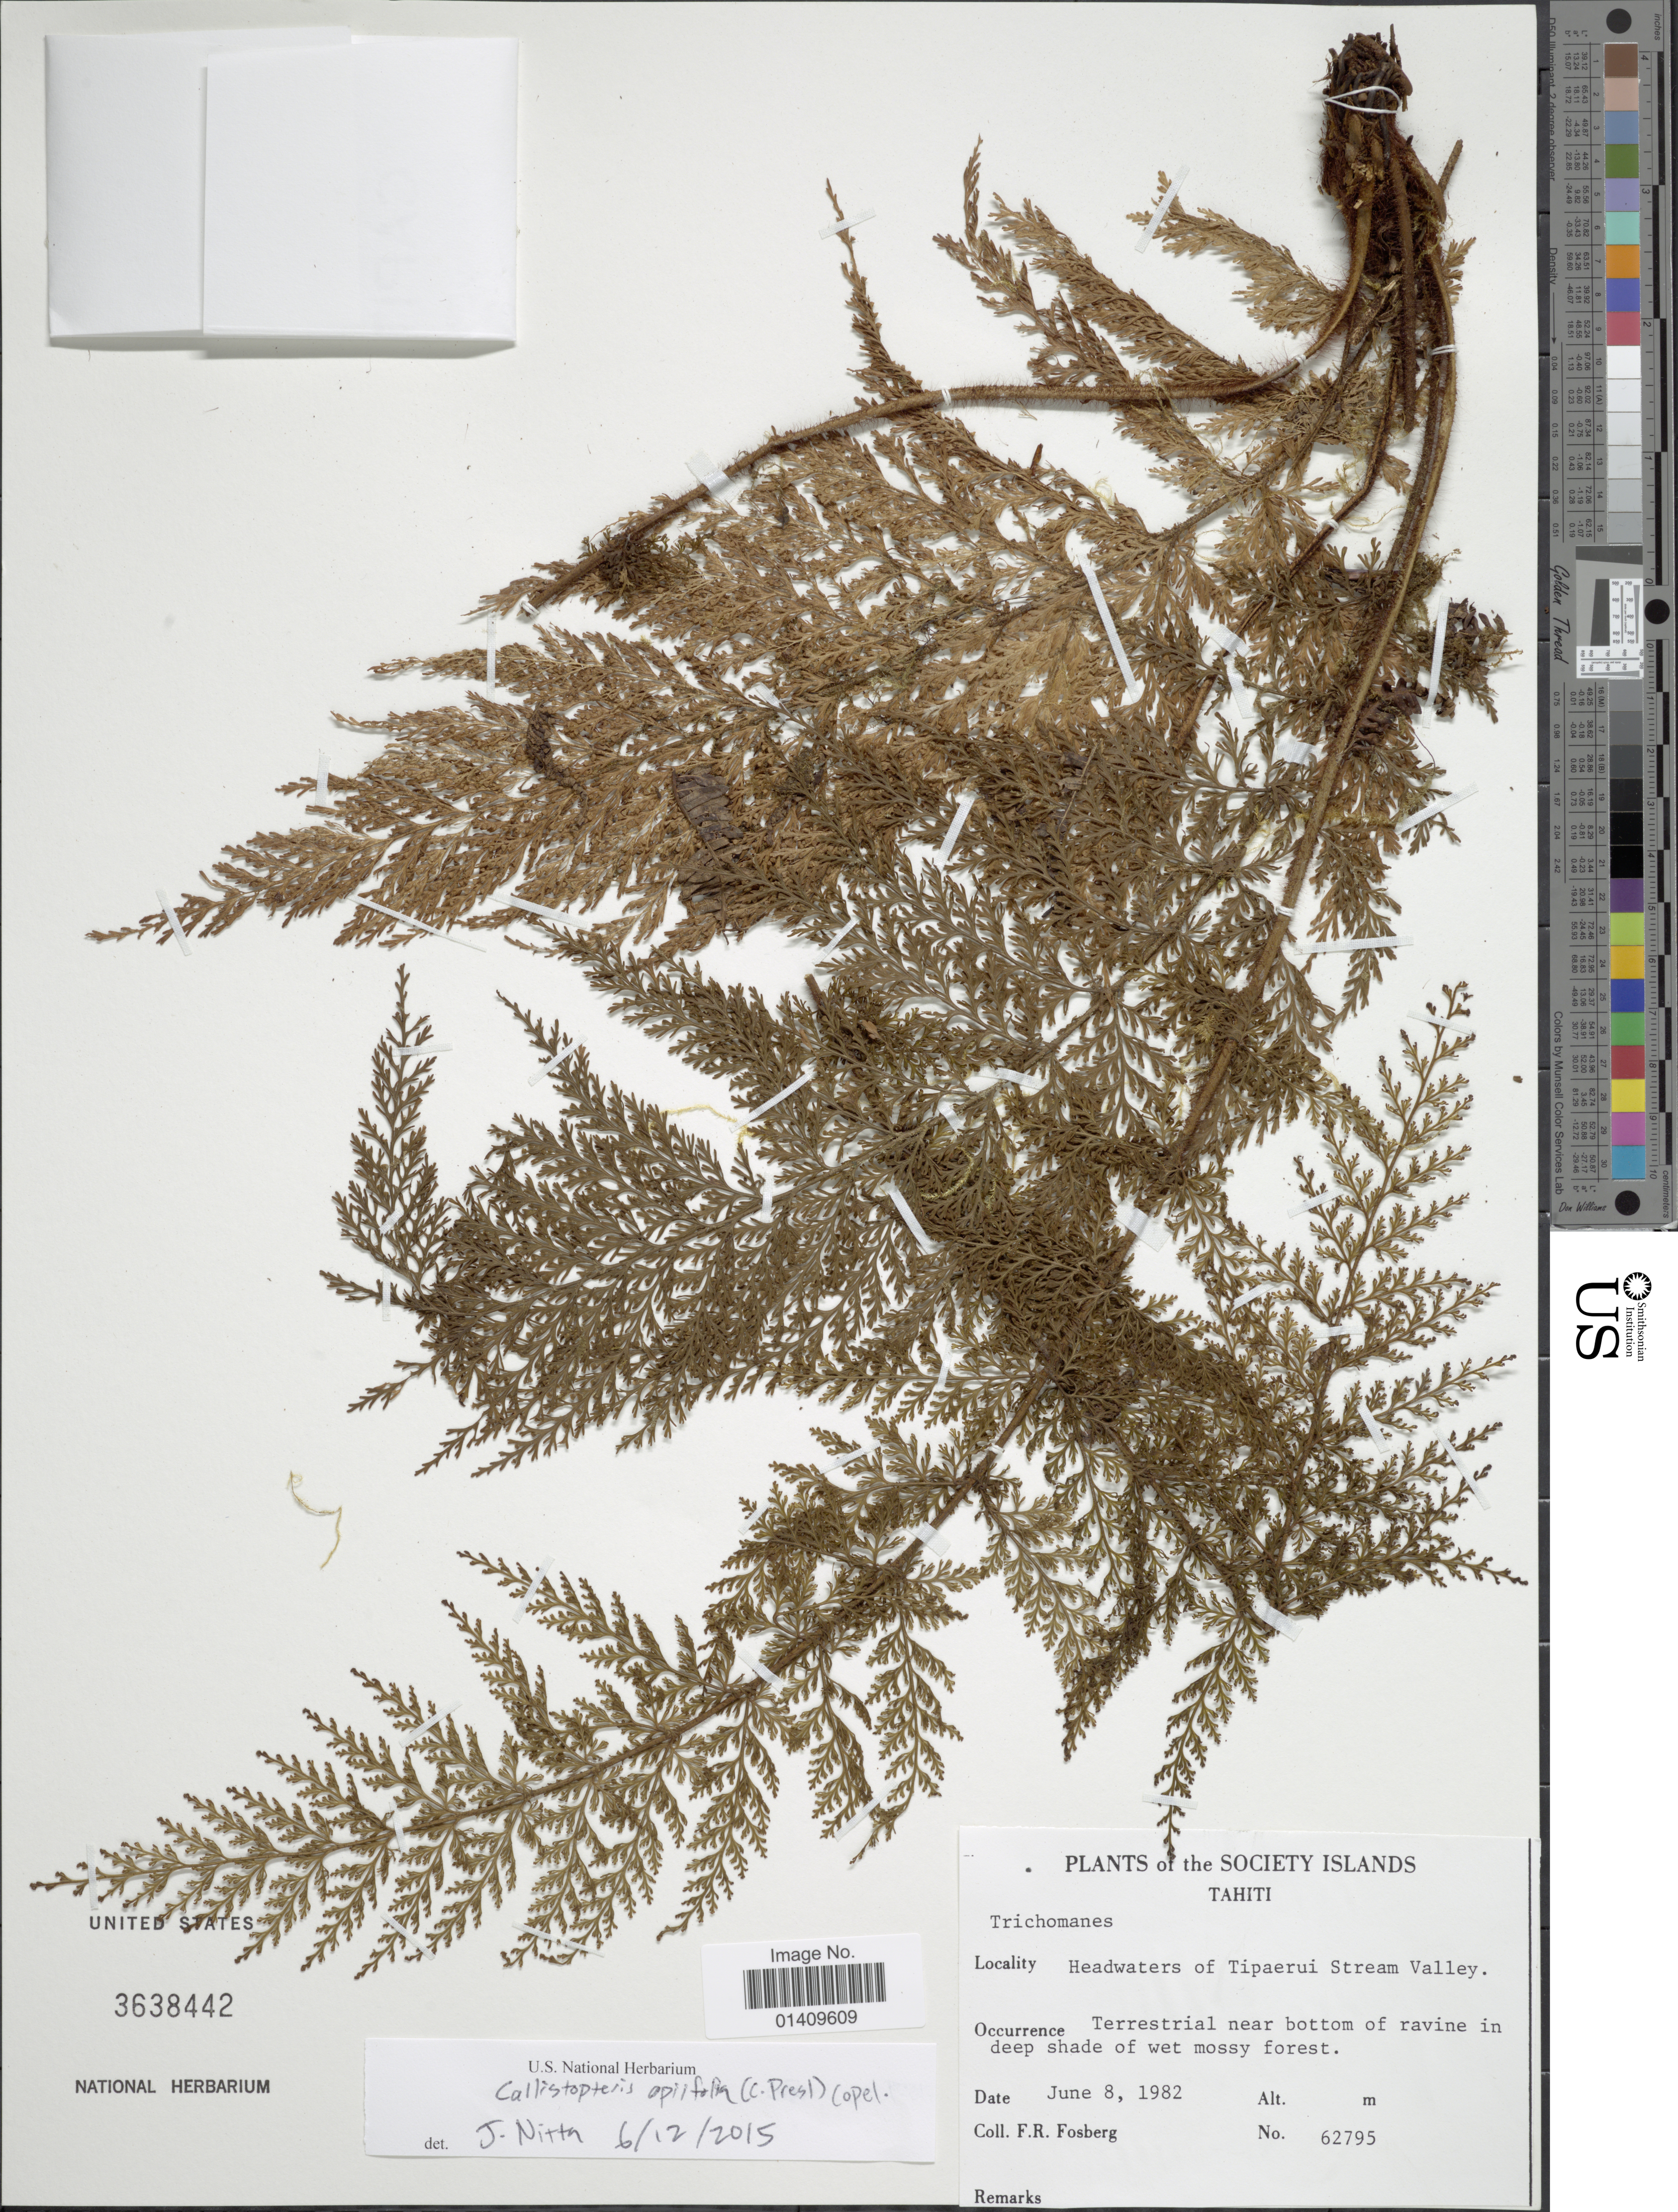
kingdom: Plantae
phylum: Tracheophyta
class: Polypodiopsida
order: Hymenophyllales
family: Hymenophyllaceae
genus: Callistopteris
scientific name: Callistopteris apiifolia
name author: (C. Presl) Copel.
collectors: F. R. Fosberg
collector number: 62795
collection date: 1982-06-08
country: French Polynesia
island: Tahiti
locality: The Society Islands Tahiti headwaters of Tipaerui stream valley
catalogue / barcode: US 3638442